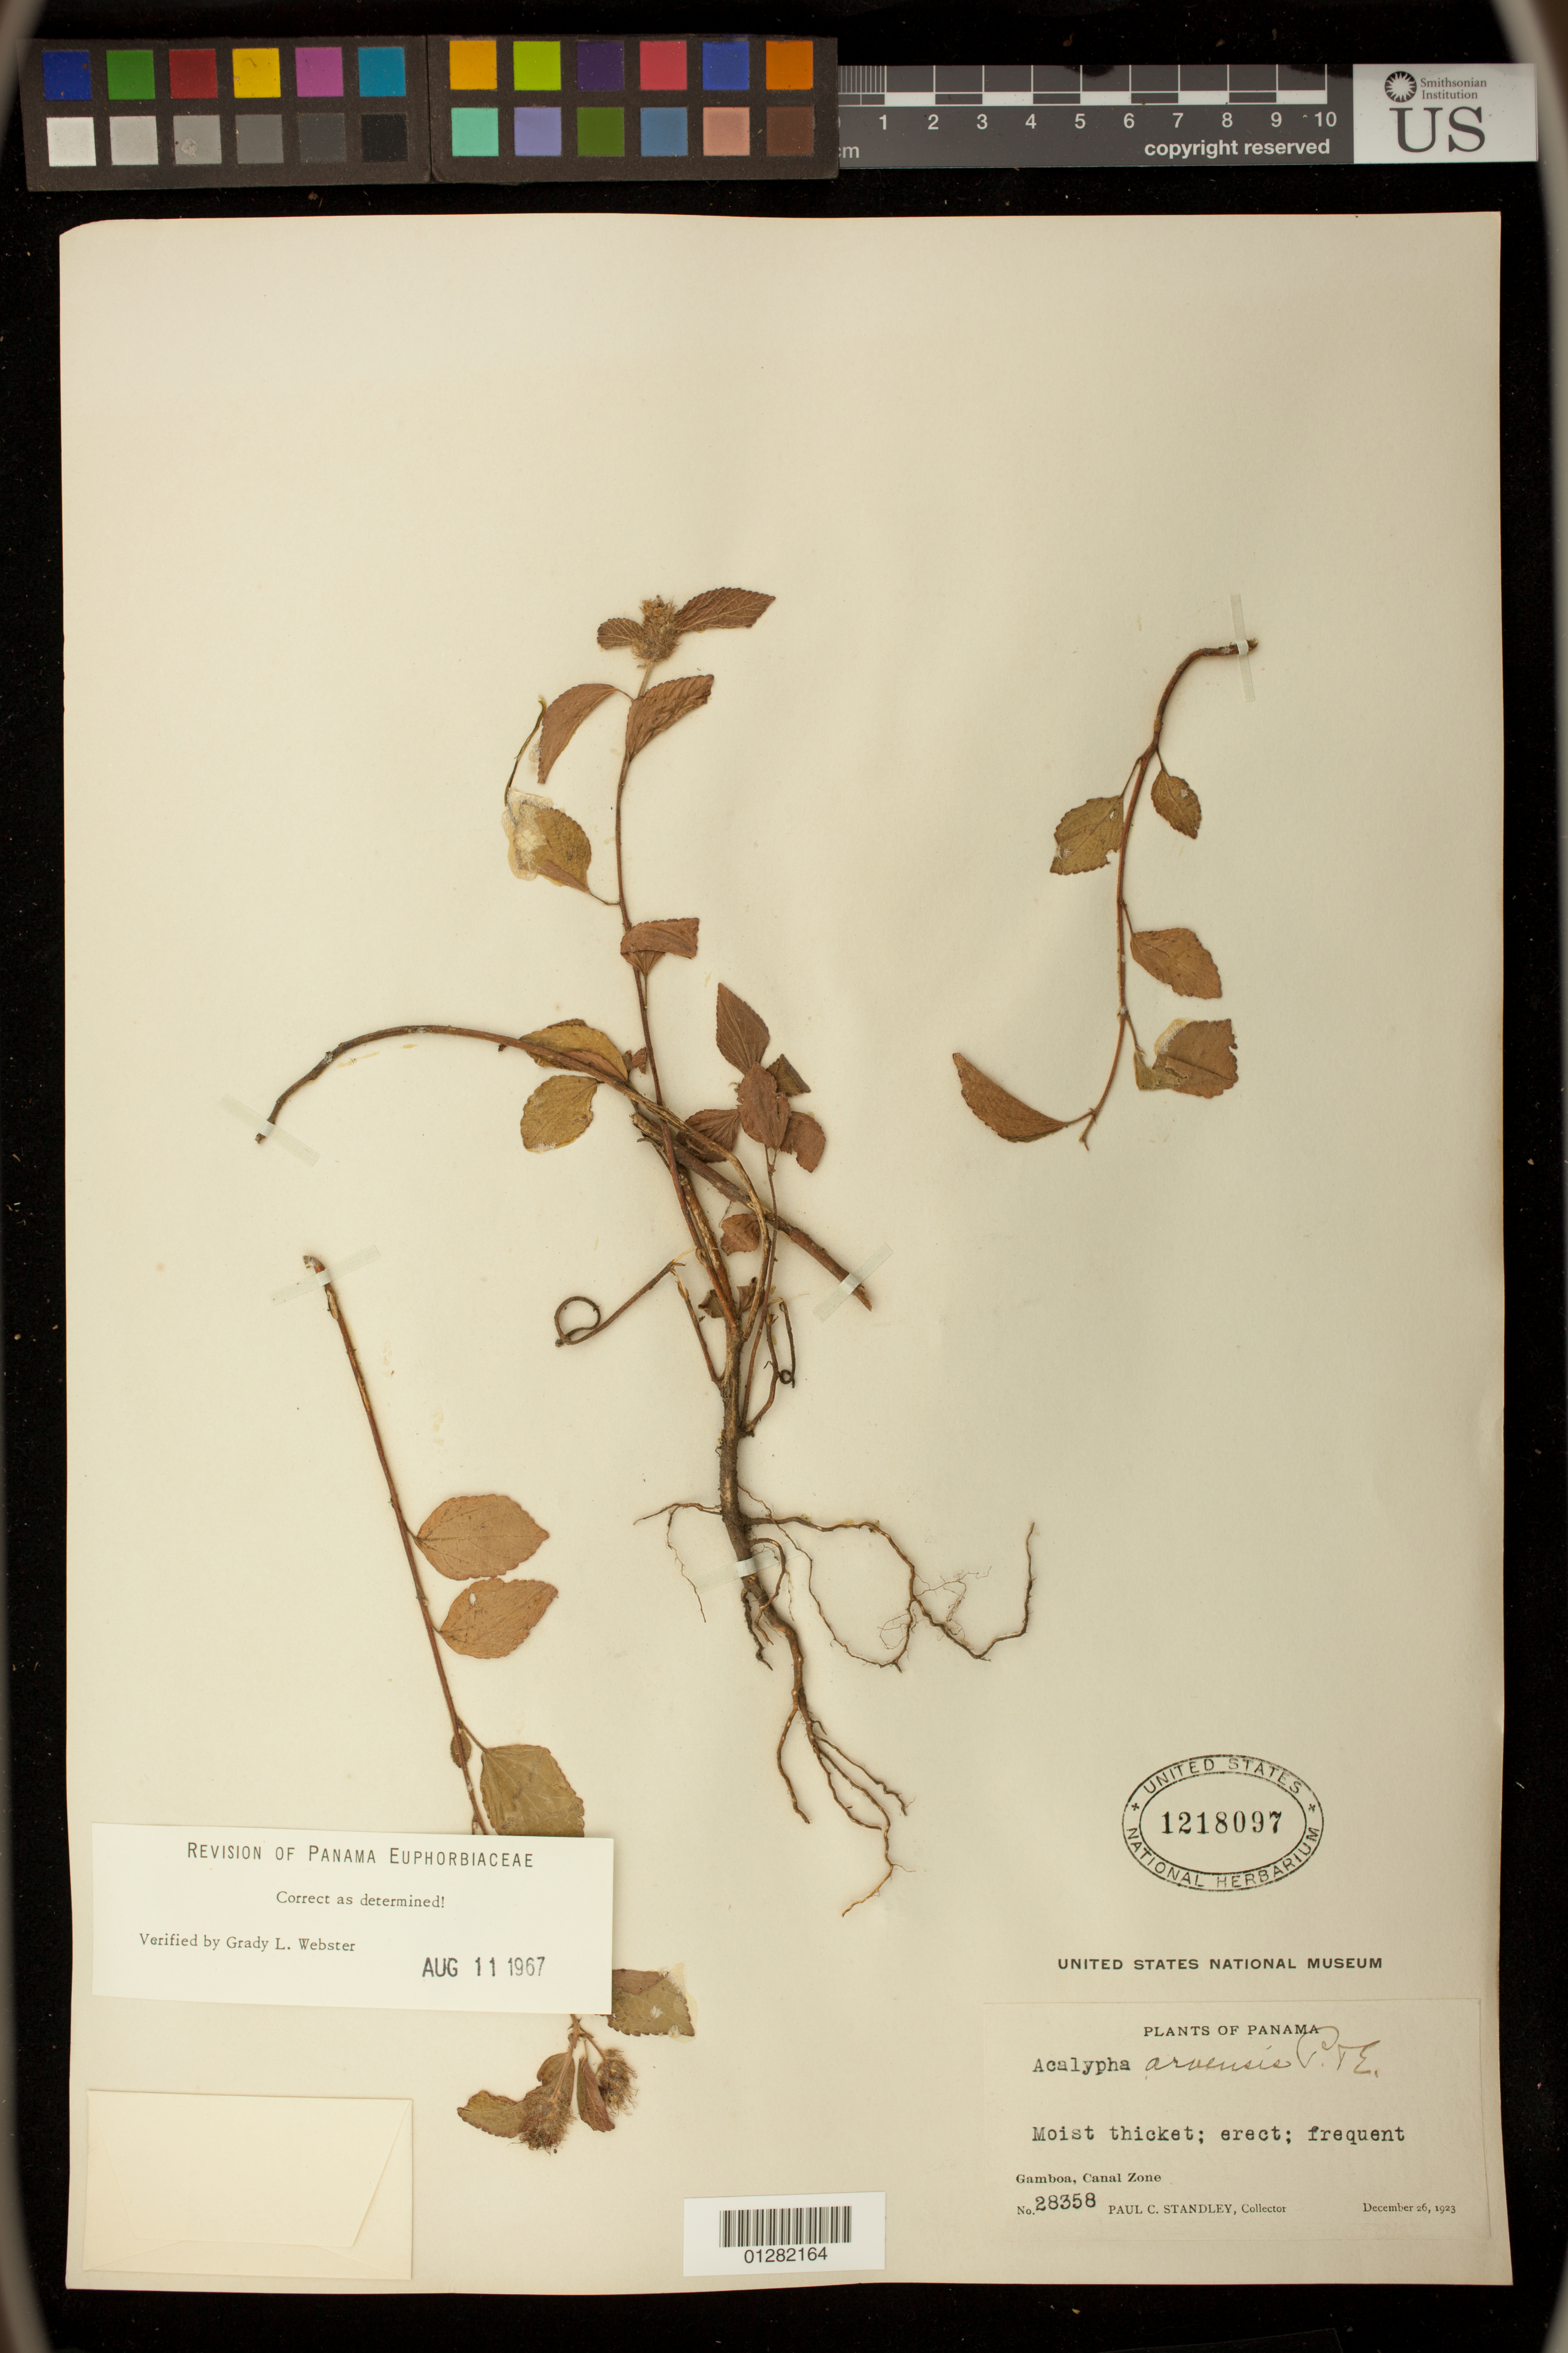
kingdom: Plantae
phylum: Tracheophyta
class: Magnoliopsida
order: Malpighiales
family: Euphorbiaceae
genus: Acalypha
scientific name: Acalypha arvensis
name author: Poepp.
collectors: P. C. Standley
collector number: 28358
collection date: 1923-12-26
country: Panama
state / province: Colón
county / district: Canal Zone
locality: Gamboa, Canal Zone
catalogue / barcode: US 1218097